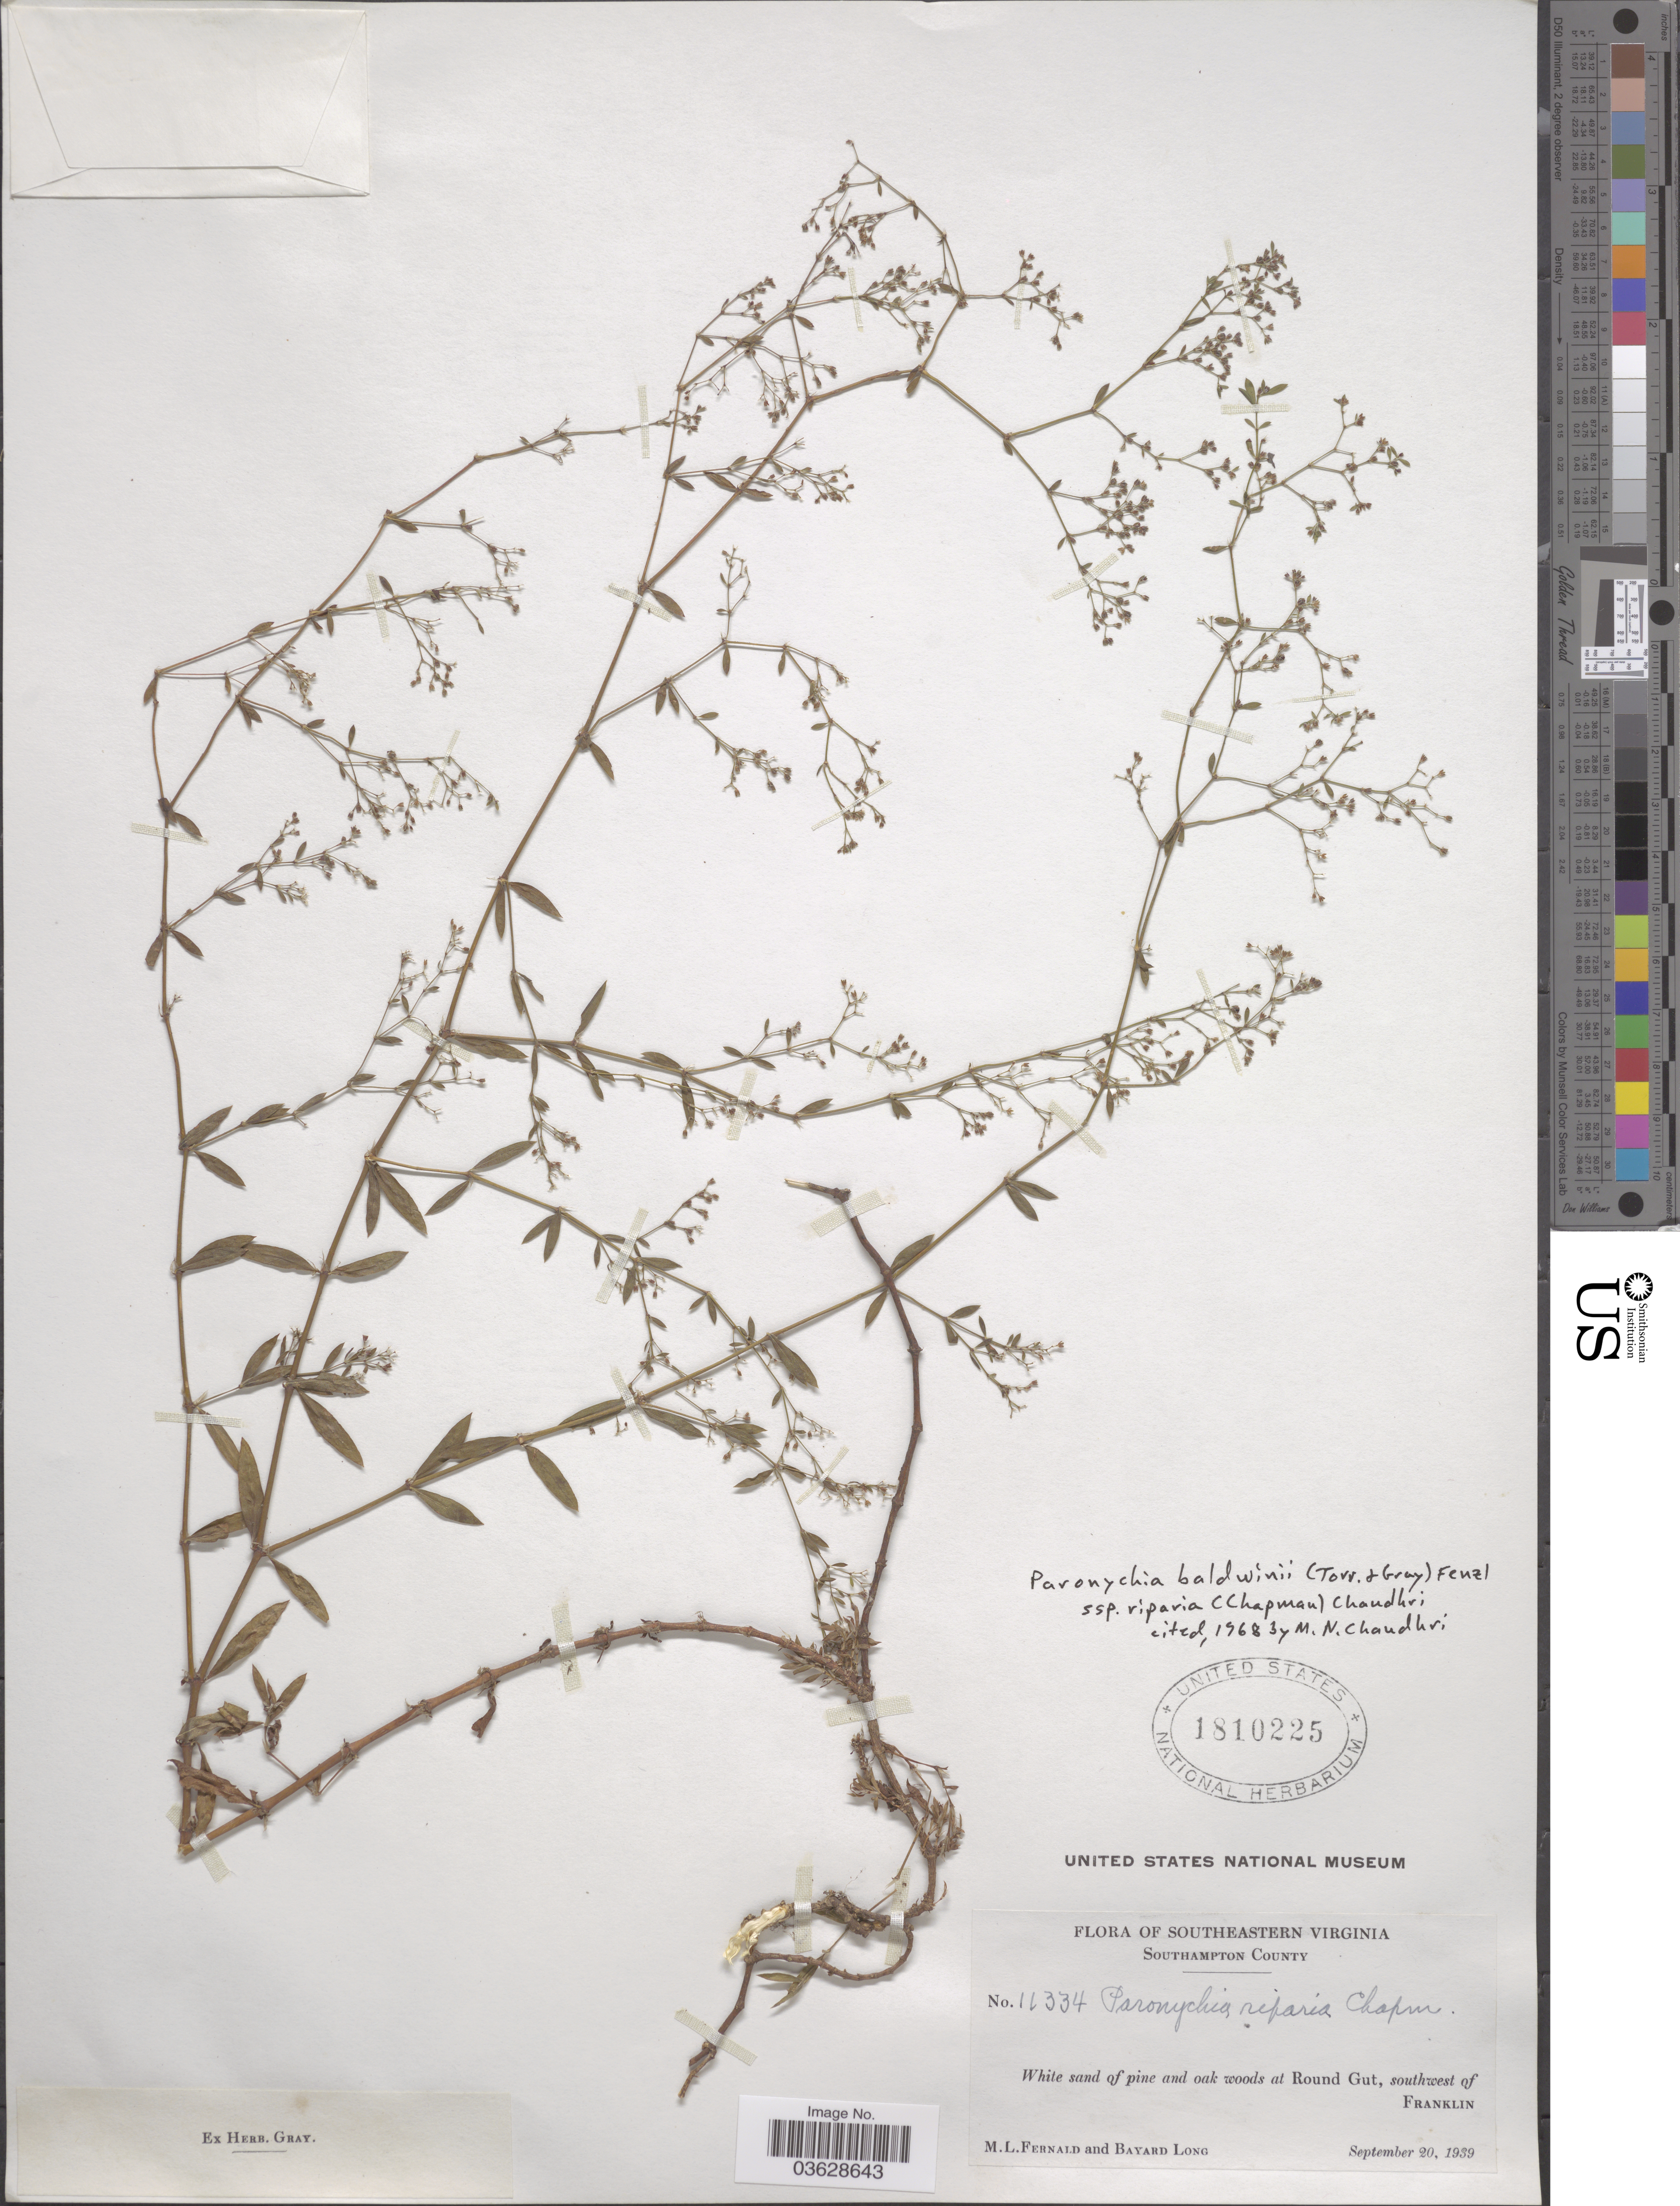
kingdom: Plantae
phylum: Tracheophyta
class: Magnoliopsida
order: Caryophyllales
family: Caryophyllaceae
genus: Paronychia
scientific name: Paronychia baldwinii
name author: (A. Gray & Torr.) Fenzl ex Walp.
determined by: Strong, Mark T., (BOT), Smithsonian Institution - National Museum of Natural History (UNITED STATES)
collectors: M. L. Fernald & B. Long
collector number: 11334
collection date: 1939-09-20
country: United States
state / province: Virginia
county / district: Southampton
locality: Southeastern Virginia. Southampton County. At Round Gut, southwest of Franklin.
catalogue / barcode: US 1810225